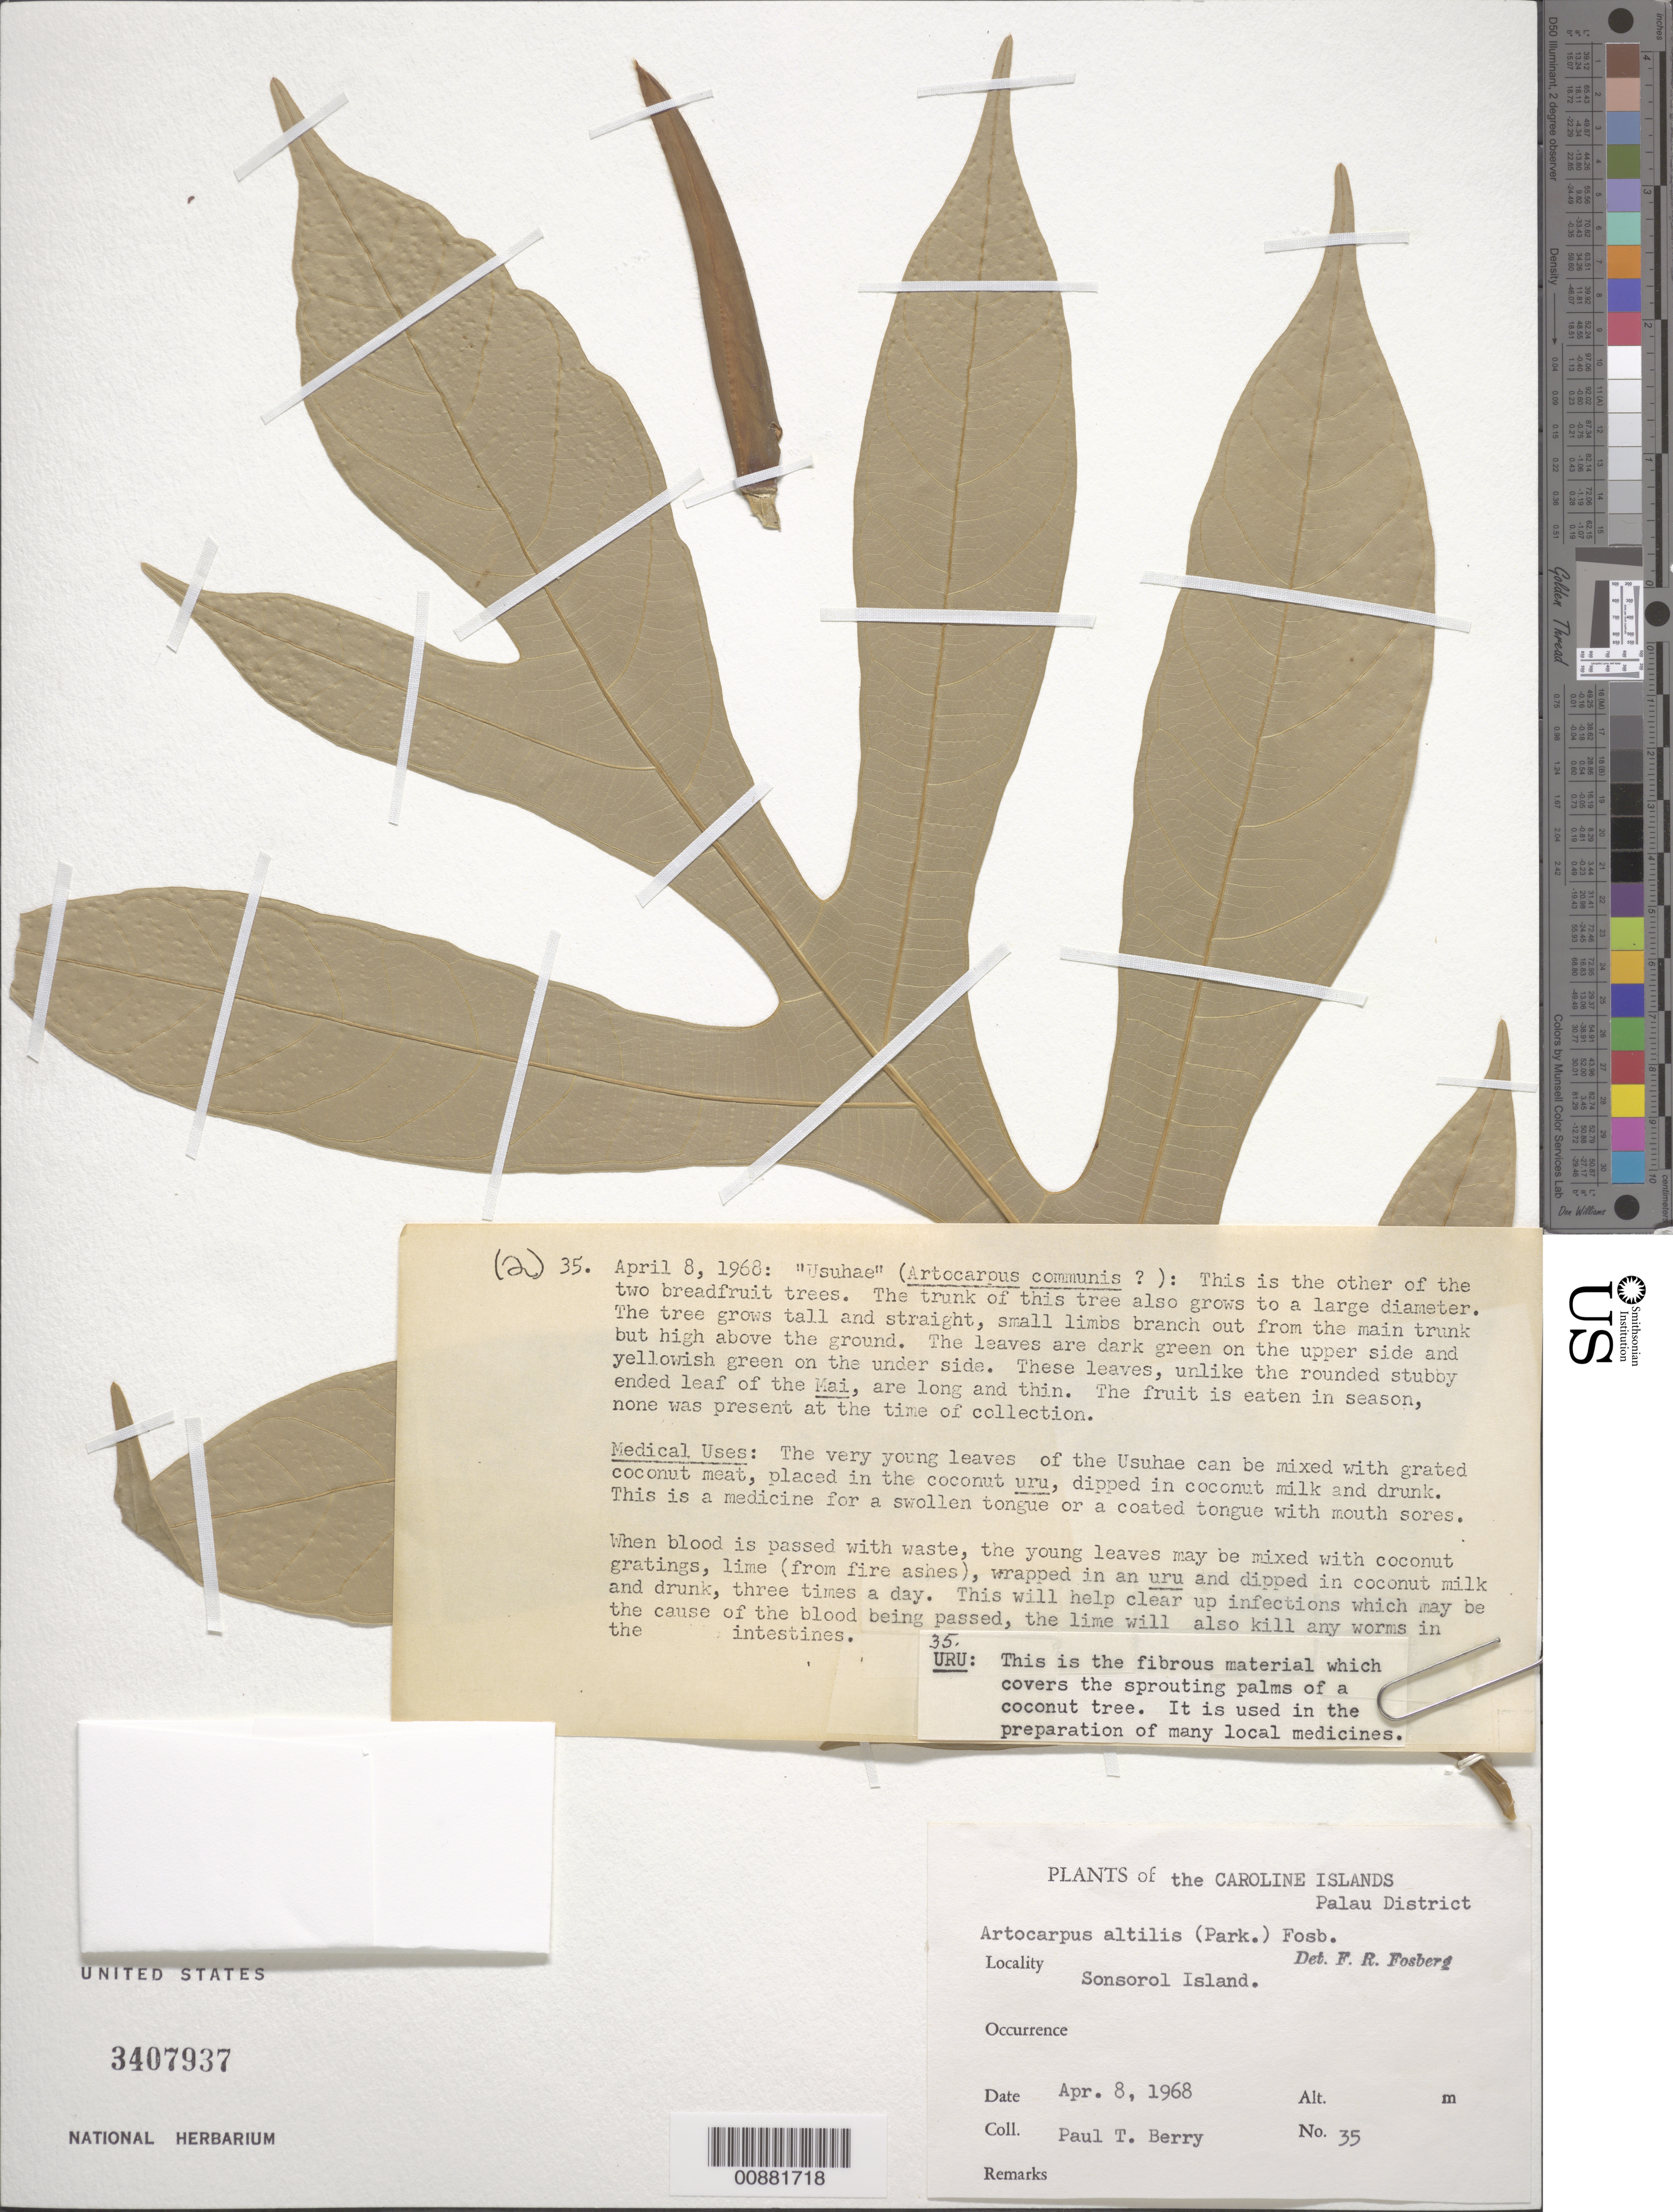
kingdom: Plantae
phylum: Tracheophyta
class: Magnoliopsida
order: Rosales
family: Moraceae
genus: Artocarpus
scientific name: Artocarpus altilis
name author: (Parkinson) Fosberg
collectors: P. T. Berry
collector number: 35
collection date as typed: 08 Apr 1968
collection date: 1968-04-08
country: Palau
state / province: Sonsorol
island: Sonsorol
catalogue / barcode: US 3407937